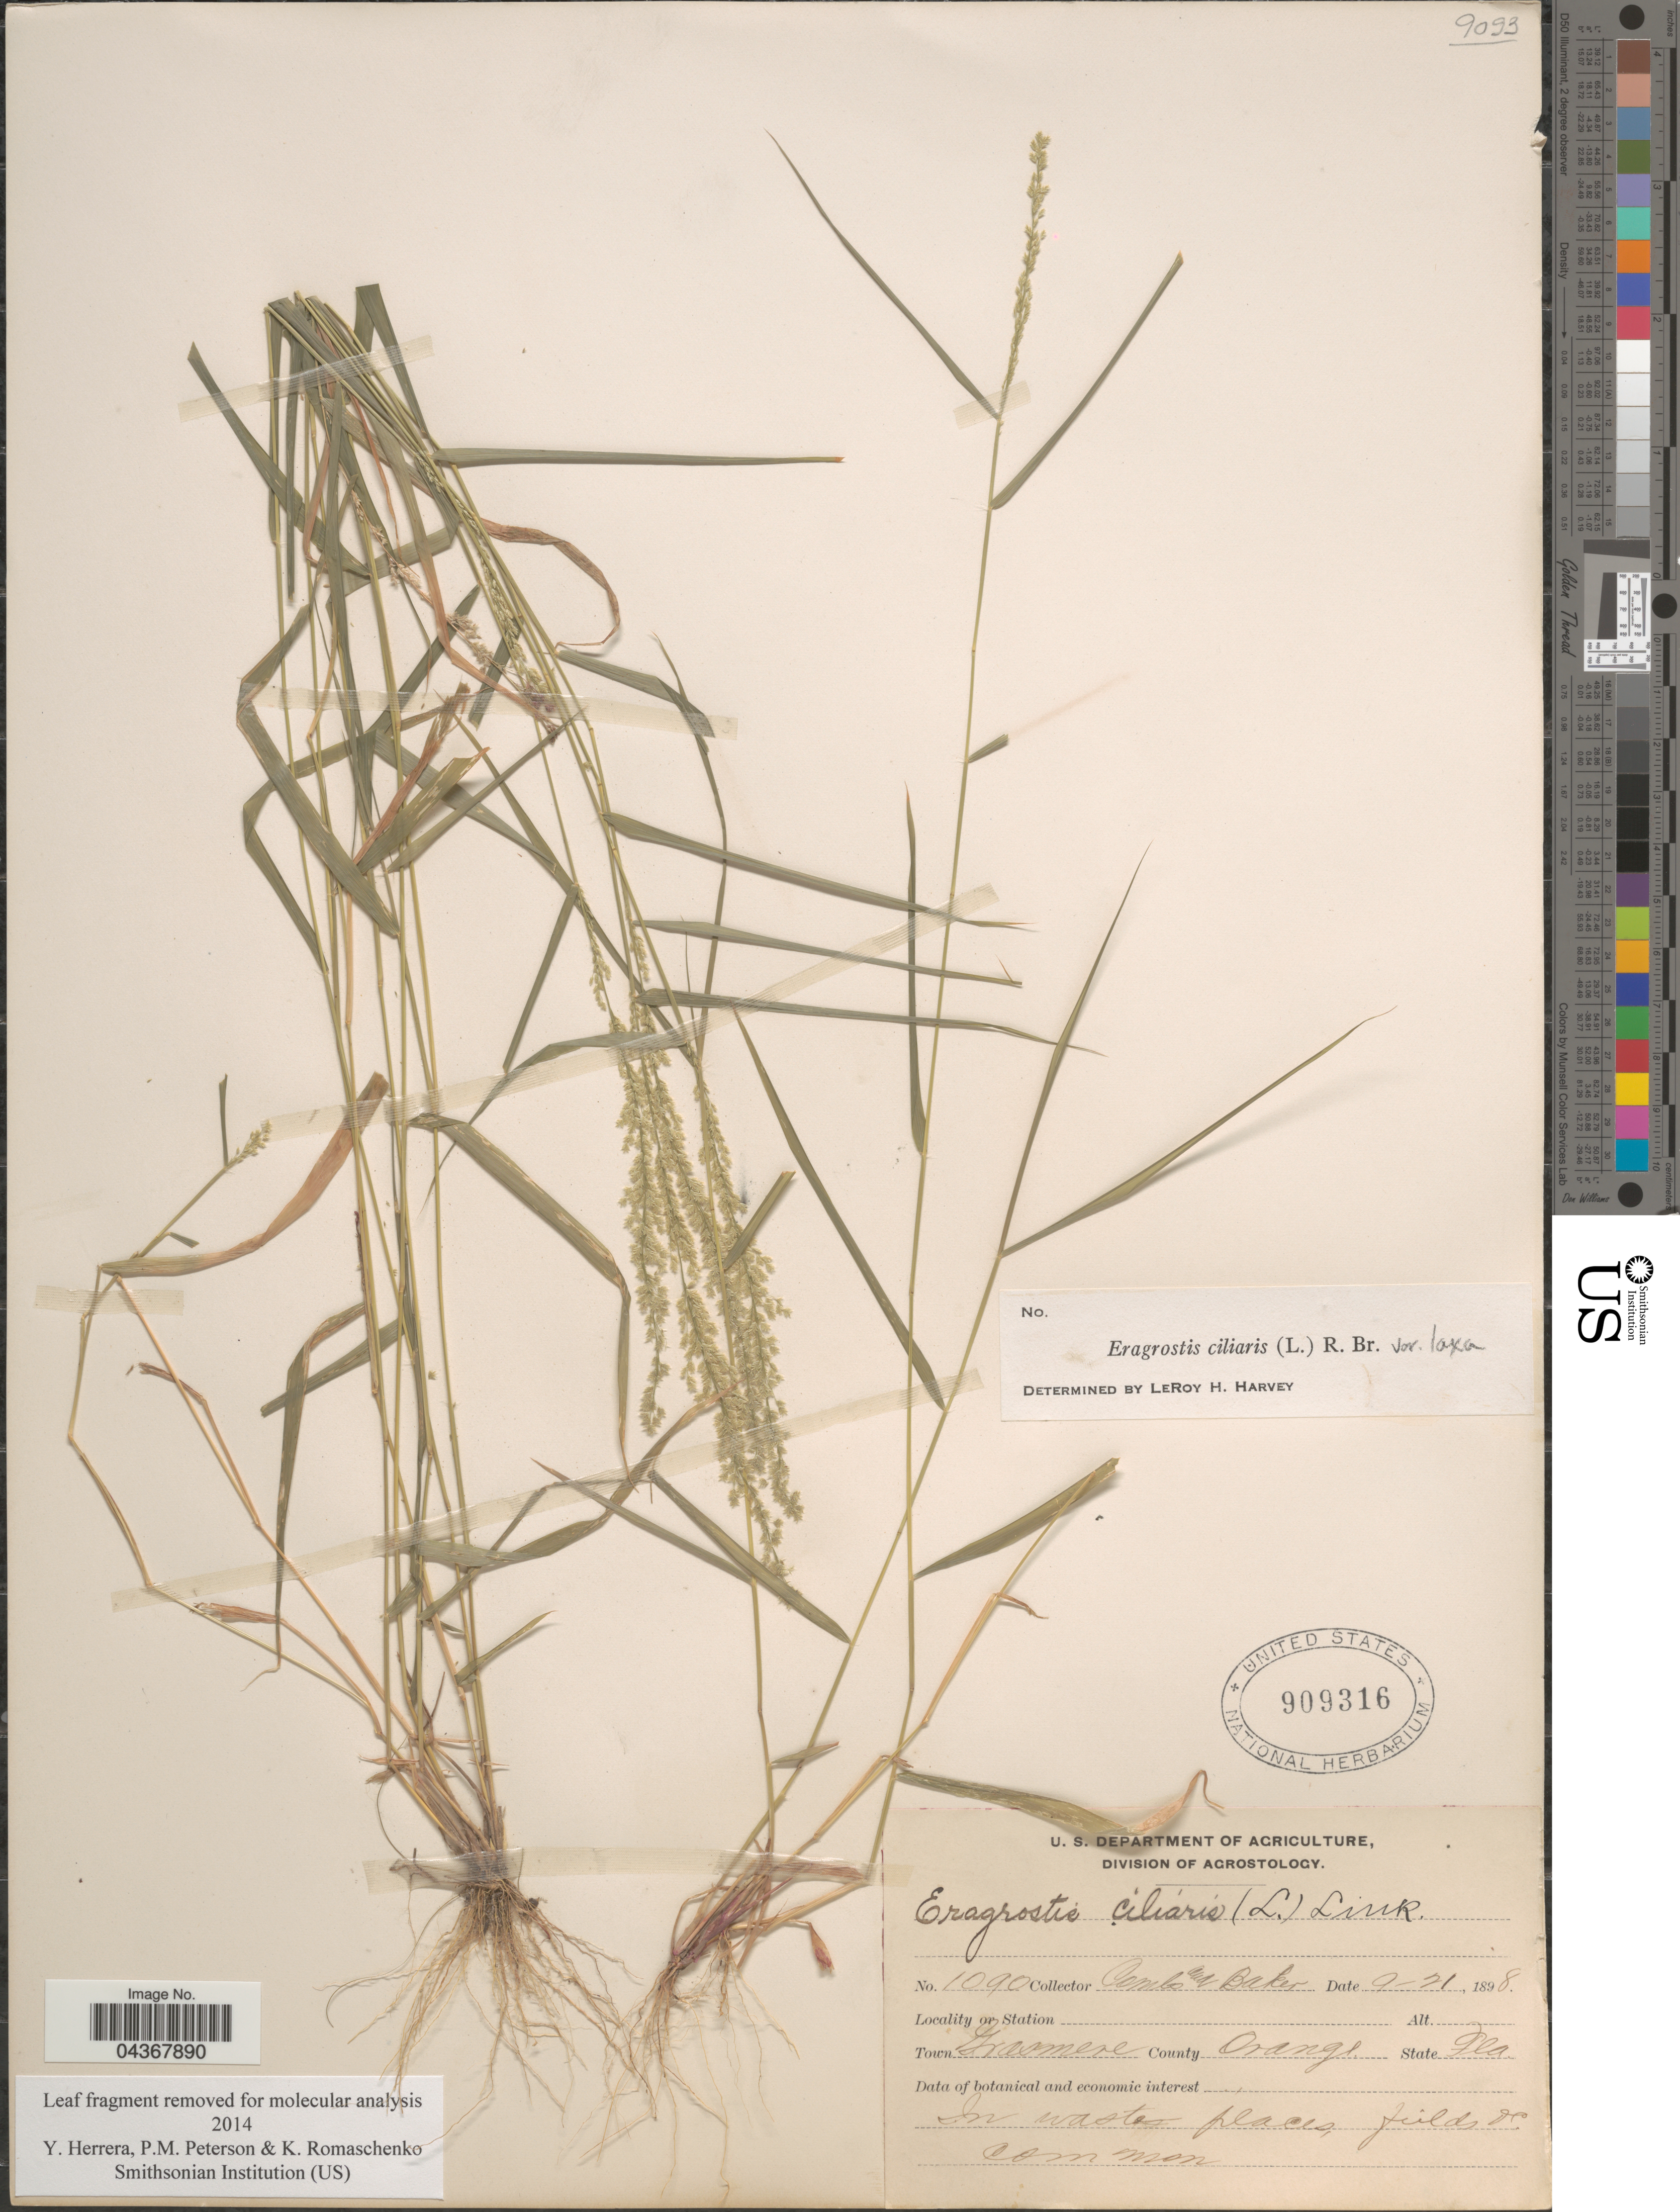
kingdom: Plantae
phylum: Tracheophyta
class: Liliopsida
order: Poales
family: Poaceae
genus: Eragrostis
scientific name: Eragrostis ciliaris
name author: (L.) R. Br.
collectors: Combo & -- Baker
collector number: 1090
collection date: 1898-09-21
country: United States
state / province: Florida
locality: Town Grasmere. County Orange.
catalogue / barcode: US 909316